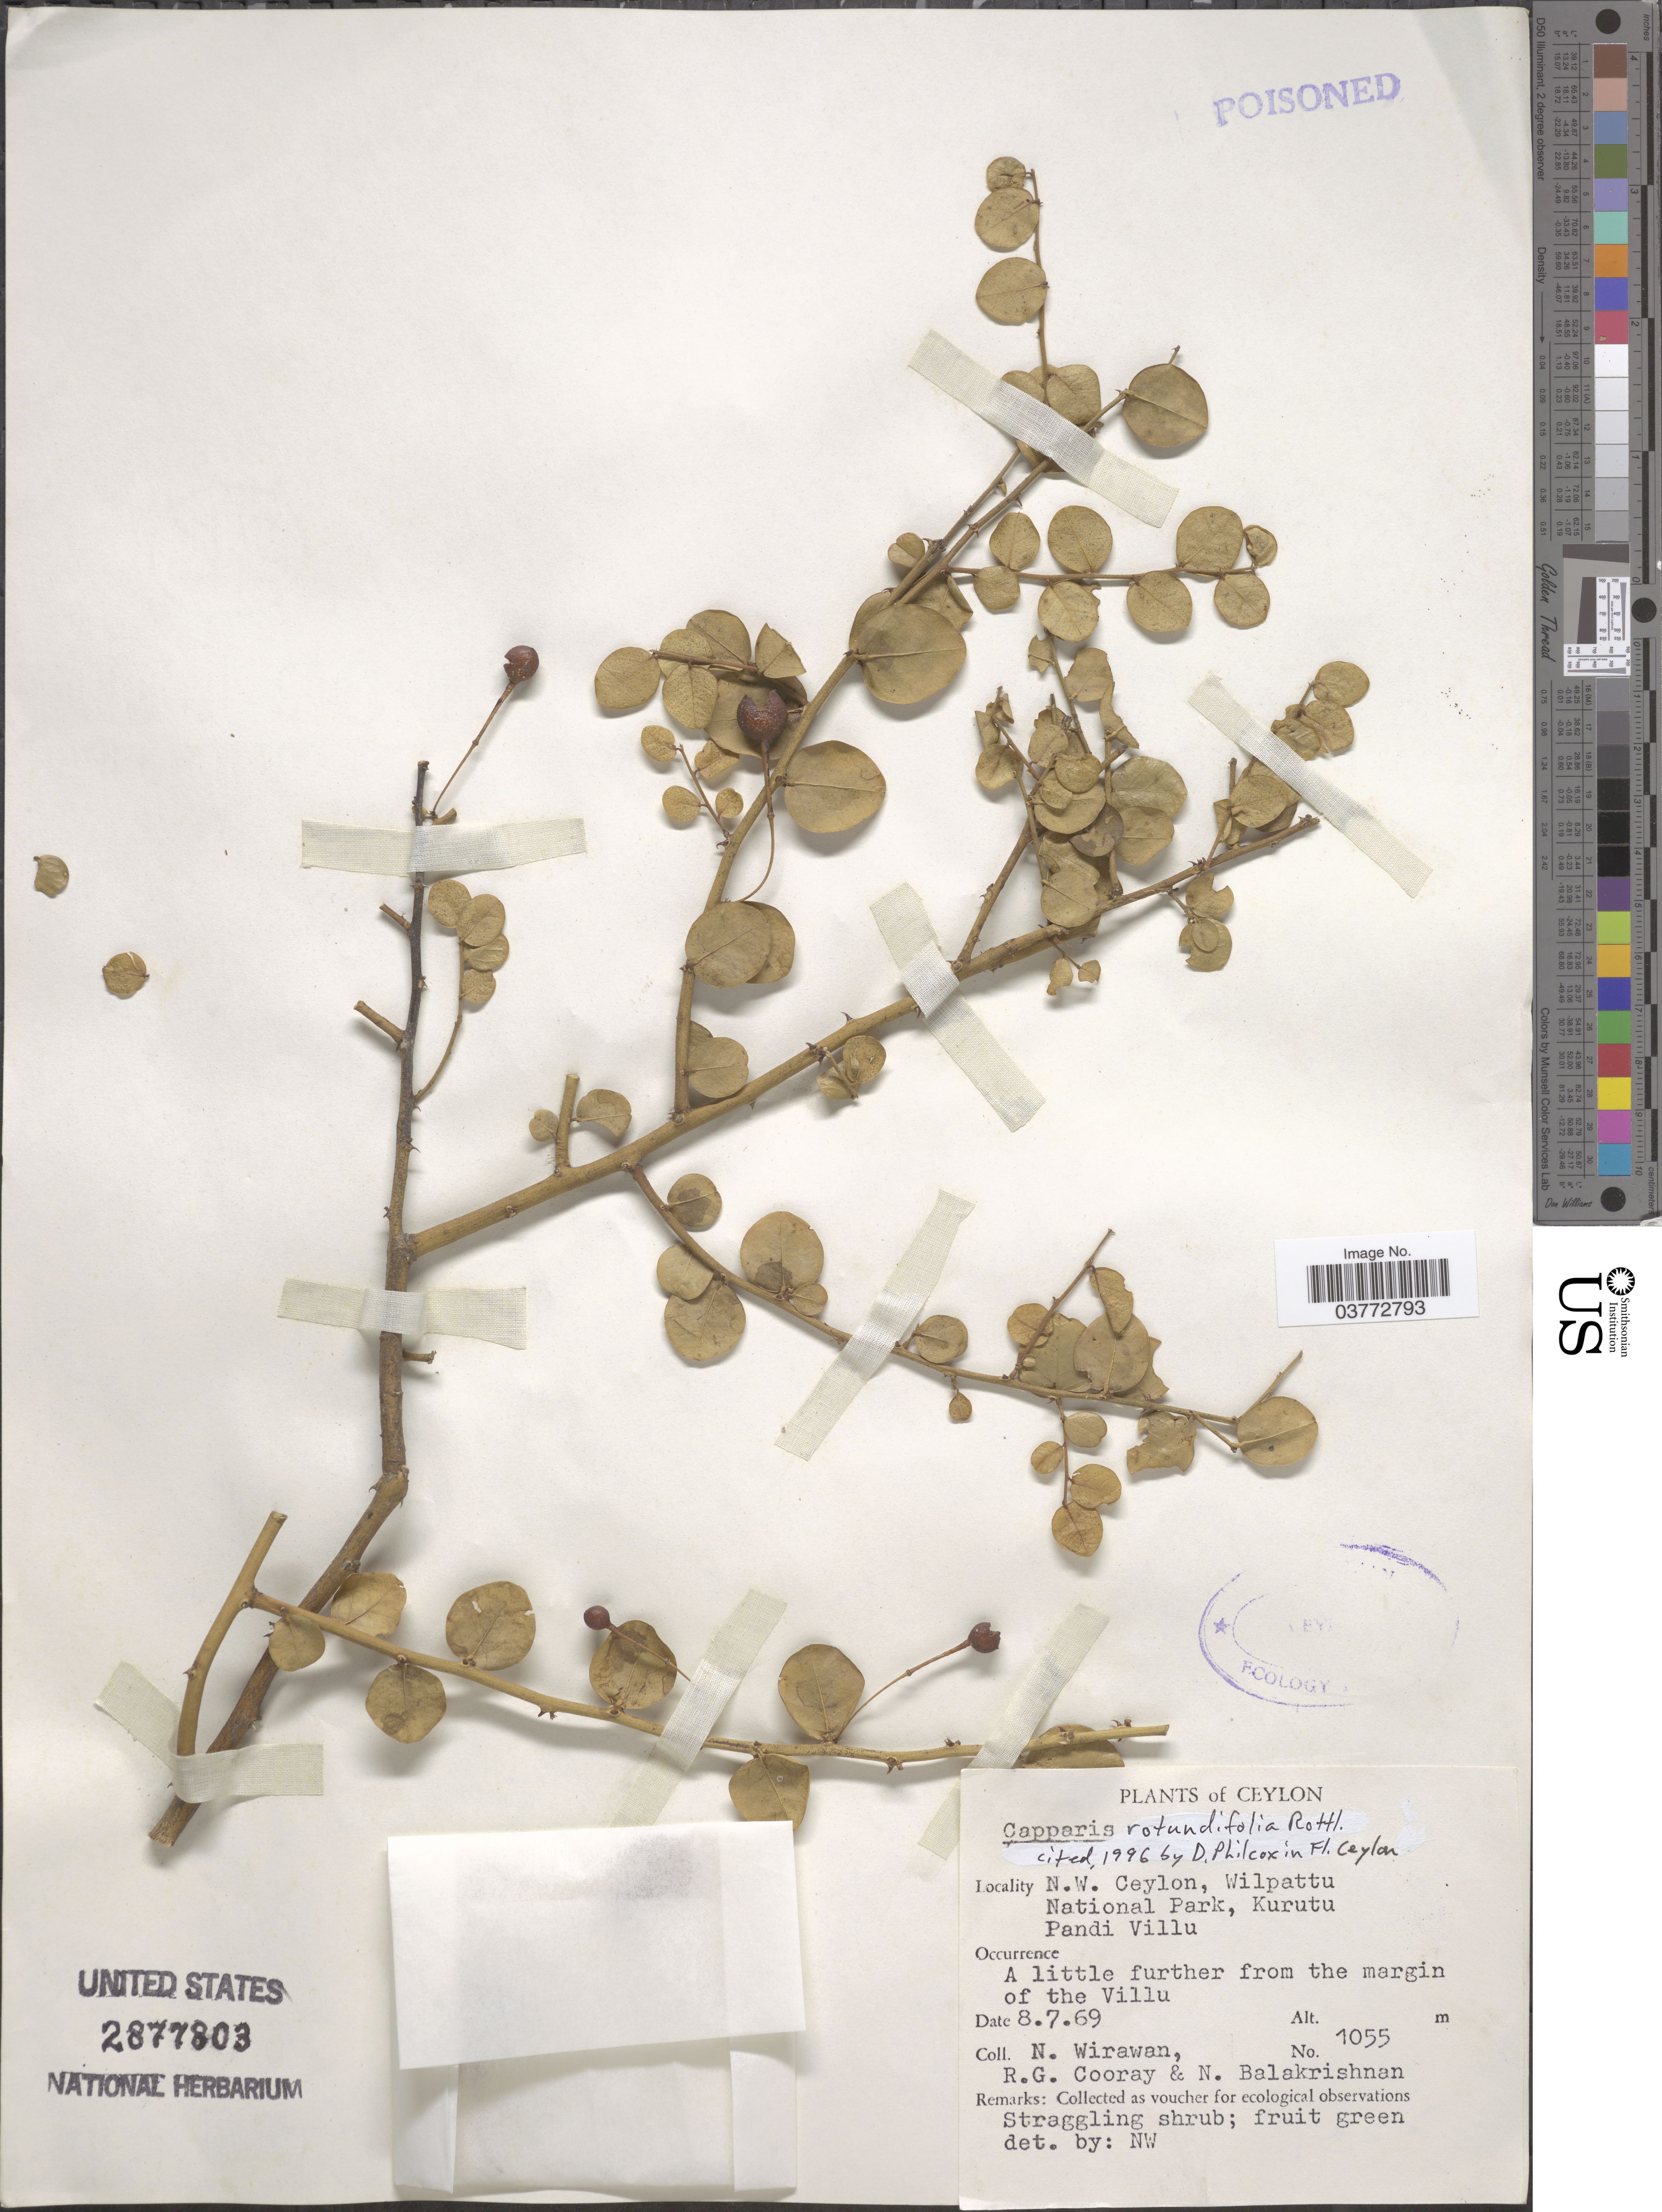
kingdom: Plantae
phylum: Tracheophyta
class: Magnoliopsida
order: Brassicales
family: Capparaceae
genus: Capparis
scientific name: Capparis rotundifolia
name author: Rottler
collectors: N. Wirawan, R. Cooray & N. Balakrishnan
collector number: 1055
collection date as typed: Transcribed d/m/y: 8/7/69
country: Sri Lanka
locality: Ceylon. N. W. Ceylon, Wilpattu National Park, Kurutu Pandi Villu.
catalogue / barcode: US 2877803